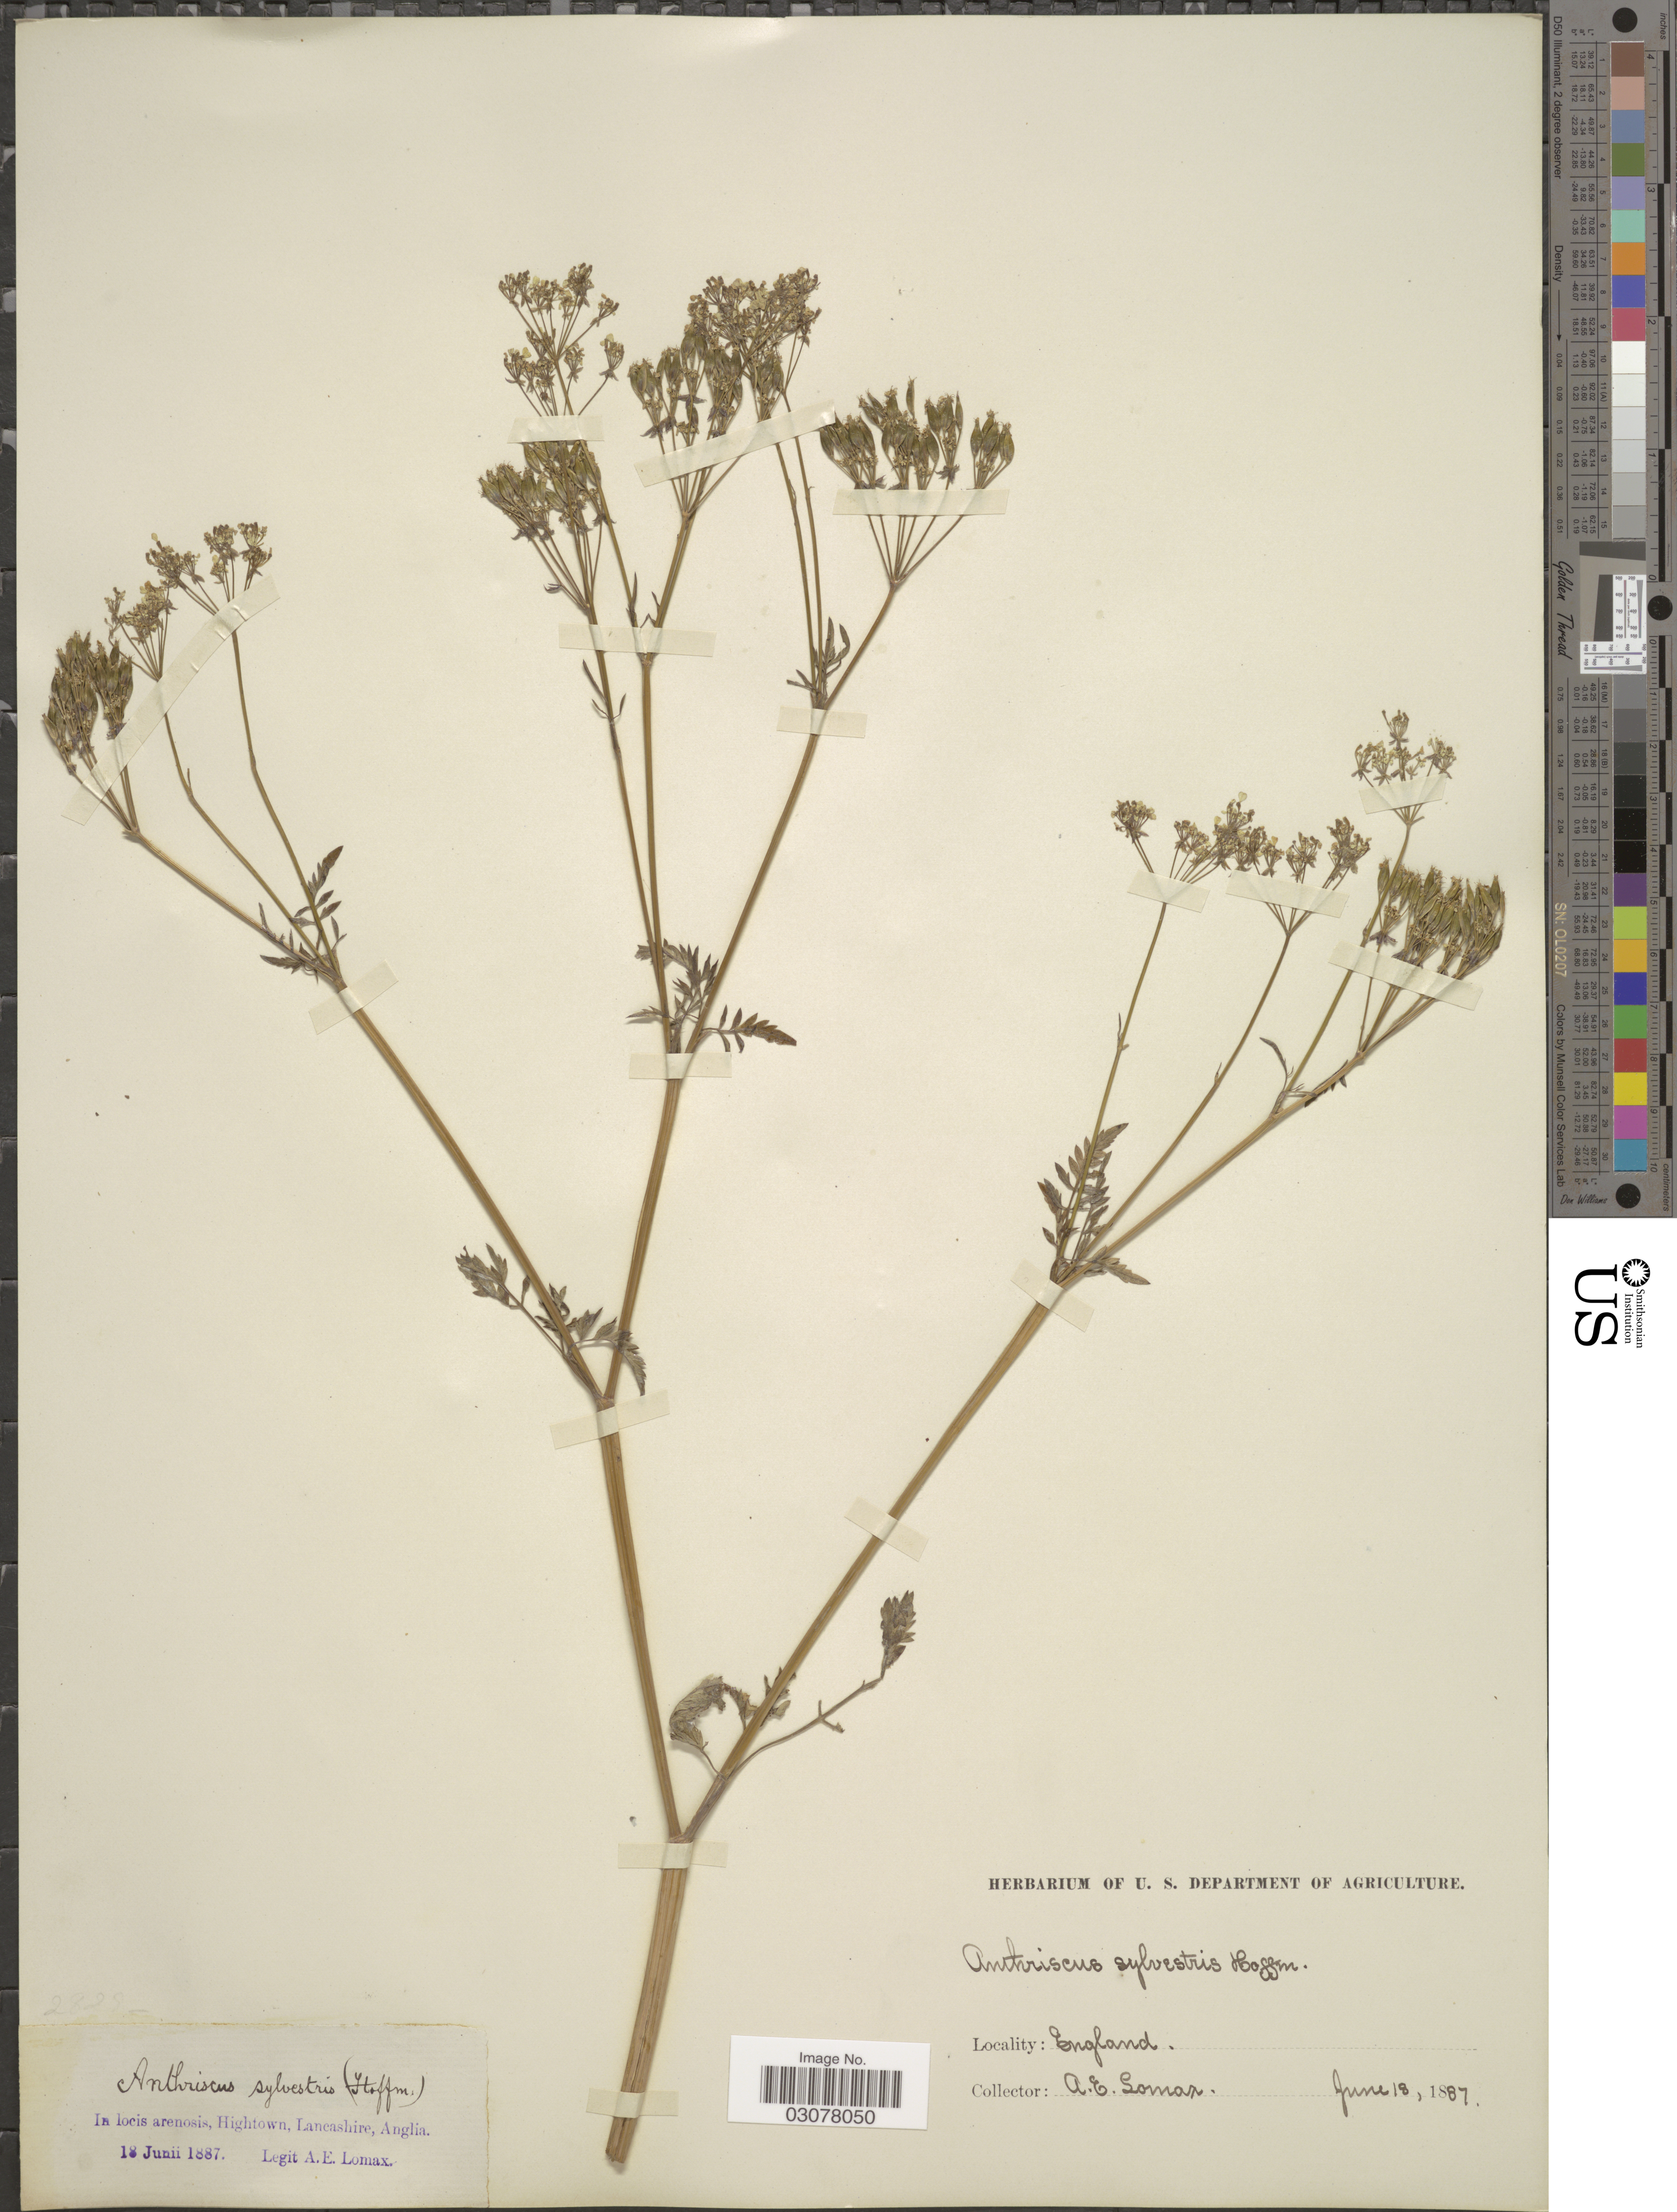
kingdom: Plantae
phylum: Tracheophyta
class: Magnoliopsida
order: Apiales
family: Apiaceae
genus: Anthriscus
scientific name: Anthriscus sylvestris subsp. sylvestris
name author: (L.) Hoffm.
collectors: A. Lomax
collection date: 1887-06-18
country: United Kingdom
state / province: England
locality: Hightown, Lancashire, Anglia.